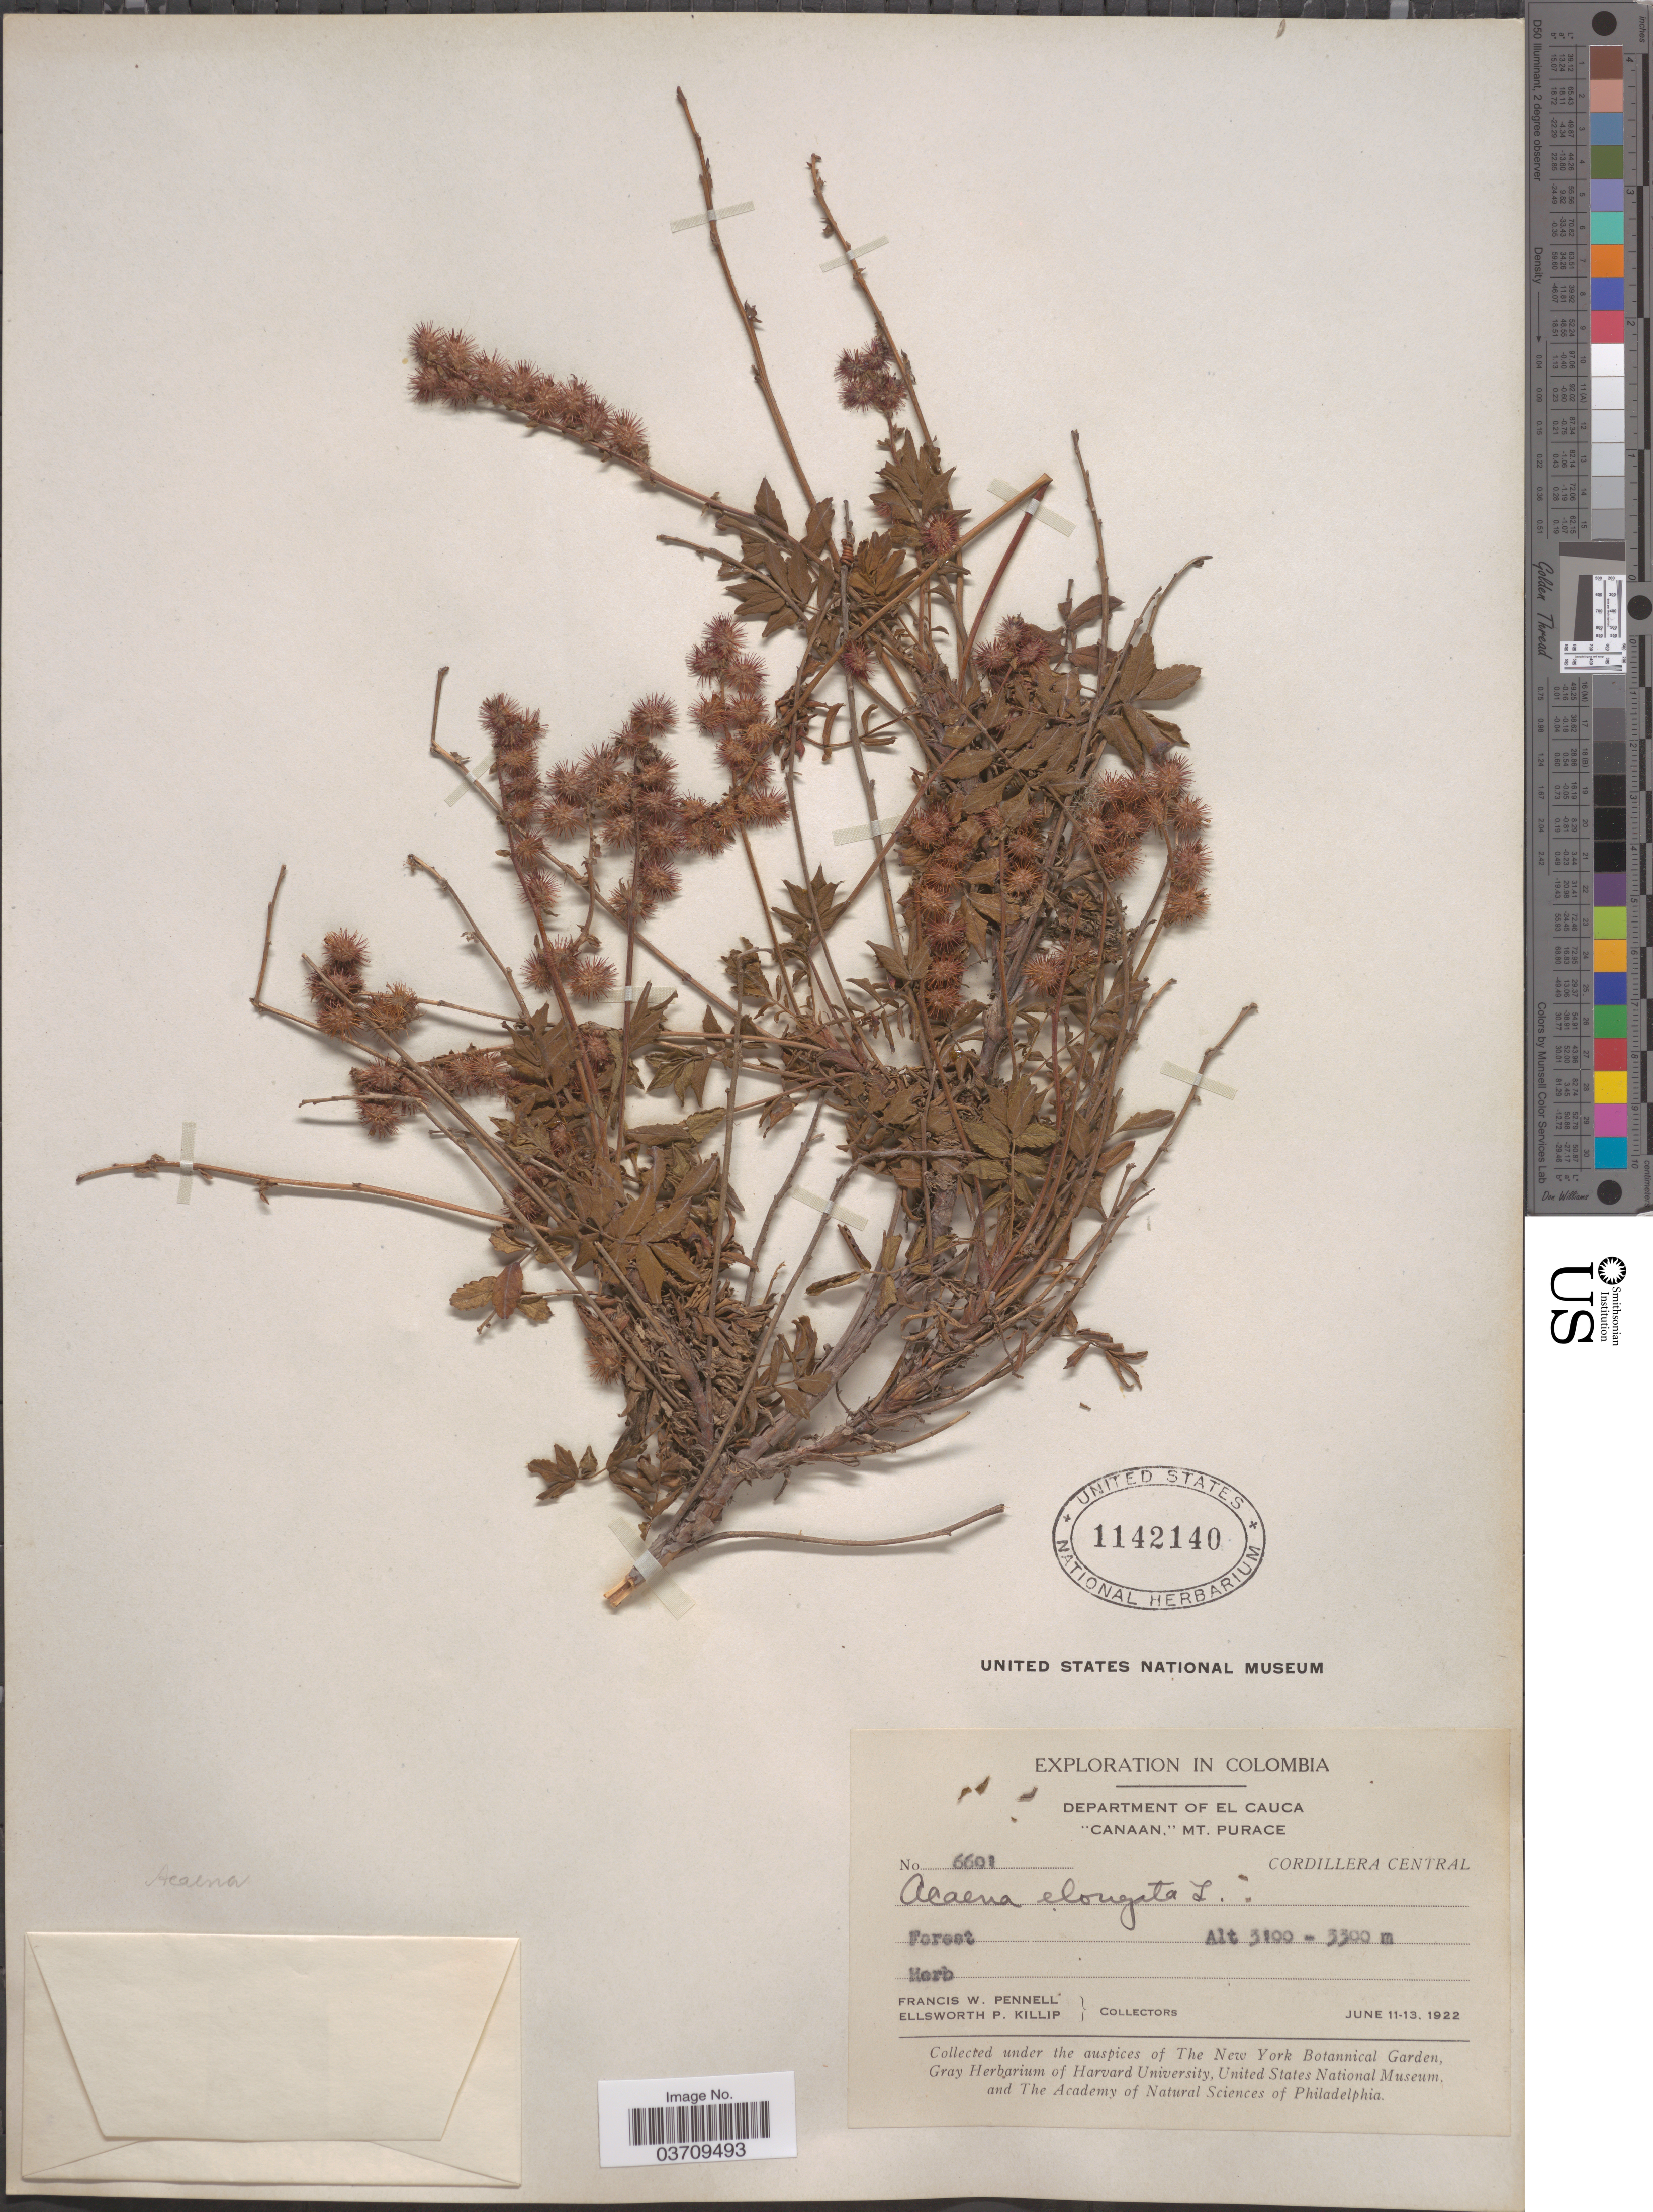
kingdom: Plantae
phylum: Tracheophyta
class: Magnoliopsida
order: Rosales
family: Rosaceae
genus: Acaena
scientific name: Acaena elongata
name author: L.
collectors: F. W. Pennell & E. P. Killip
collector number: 6601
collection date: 1922-06-11/1922-06-13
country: Colombia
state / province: Cauca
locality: Department of El Cauca. "Canaan," Mt. Purace. Cordillera Central.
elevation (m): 3100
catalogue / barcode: US 1142140